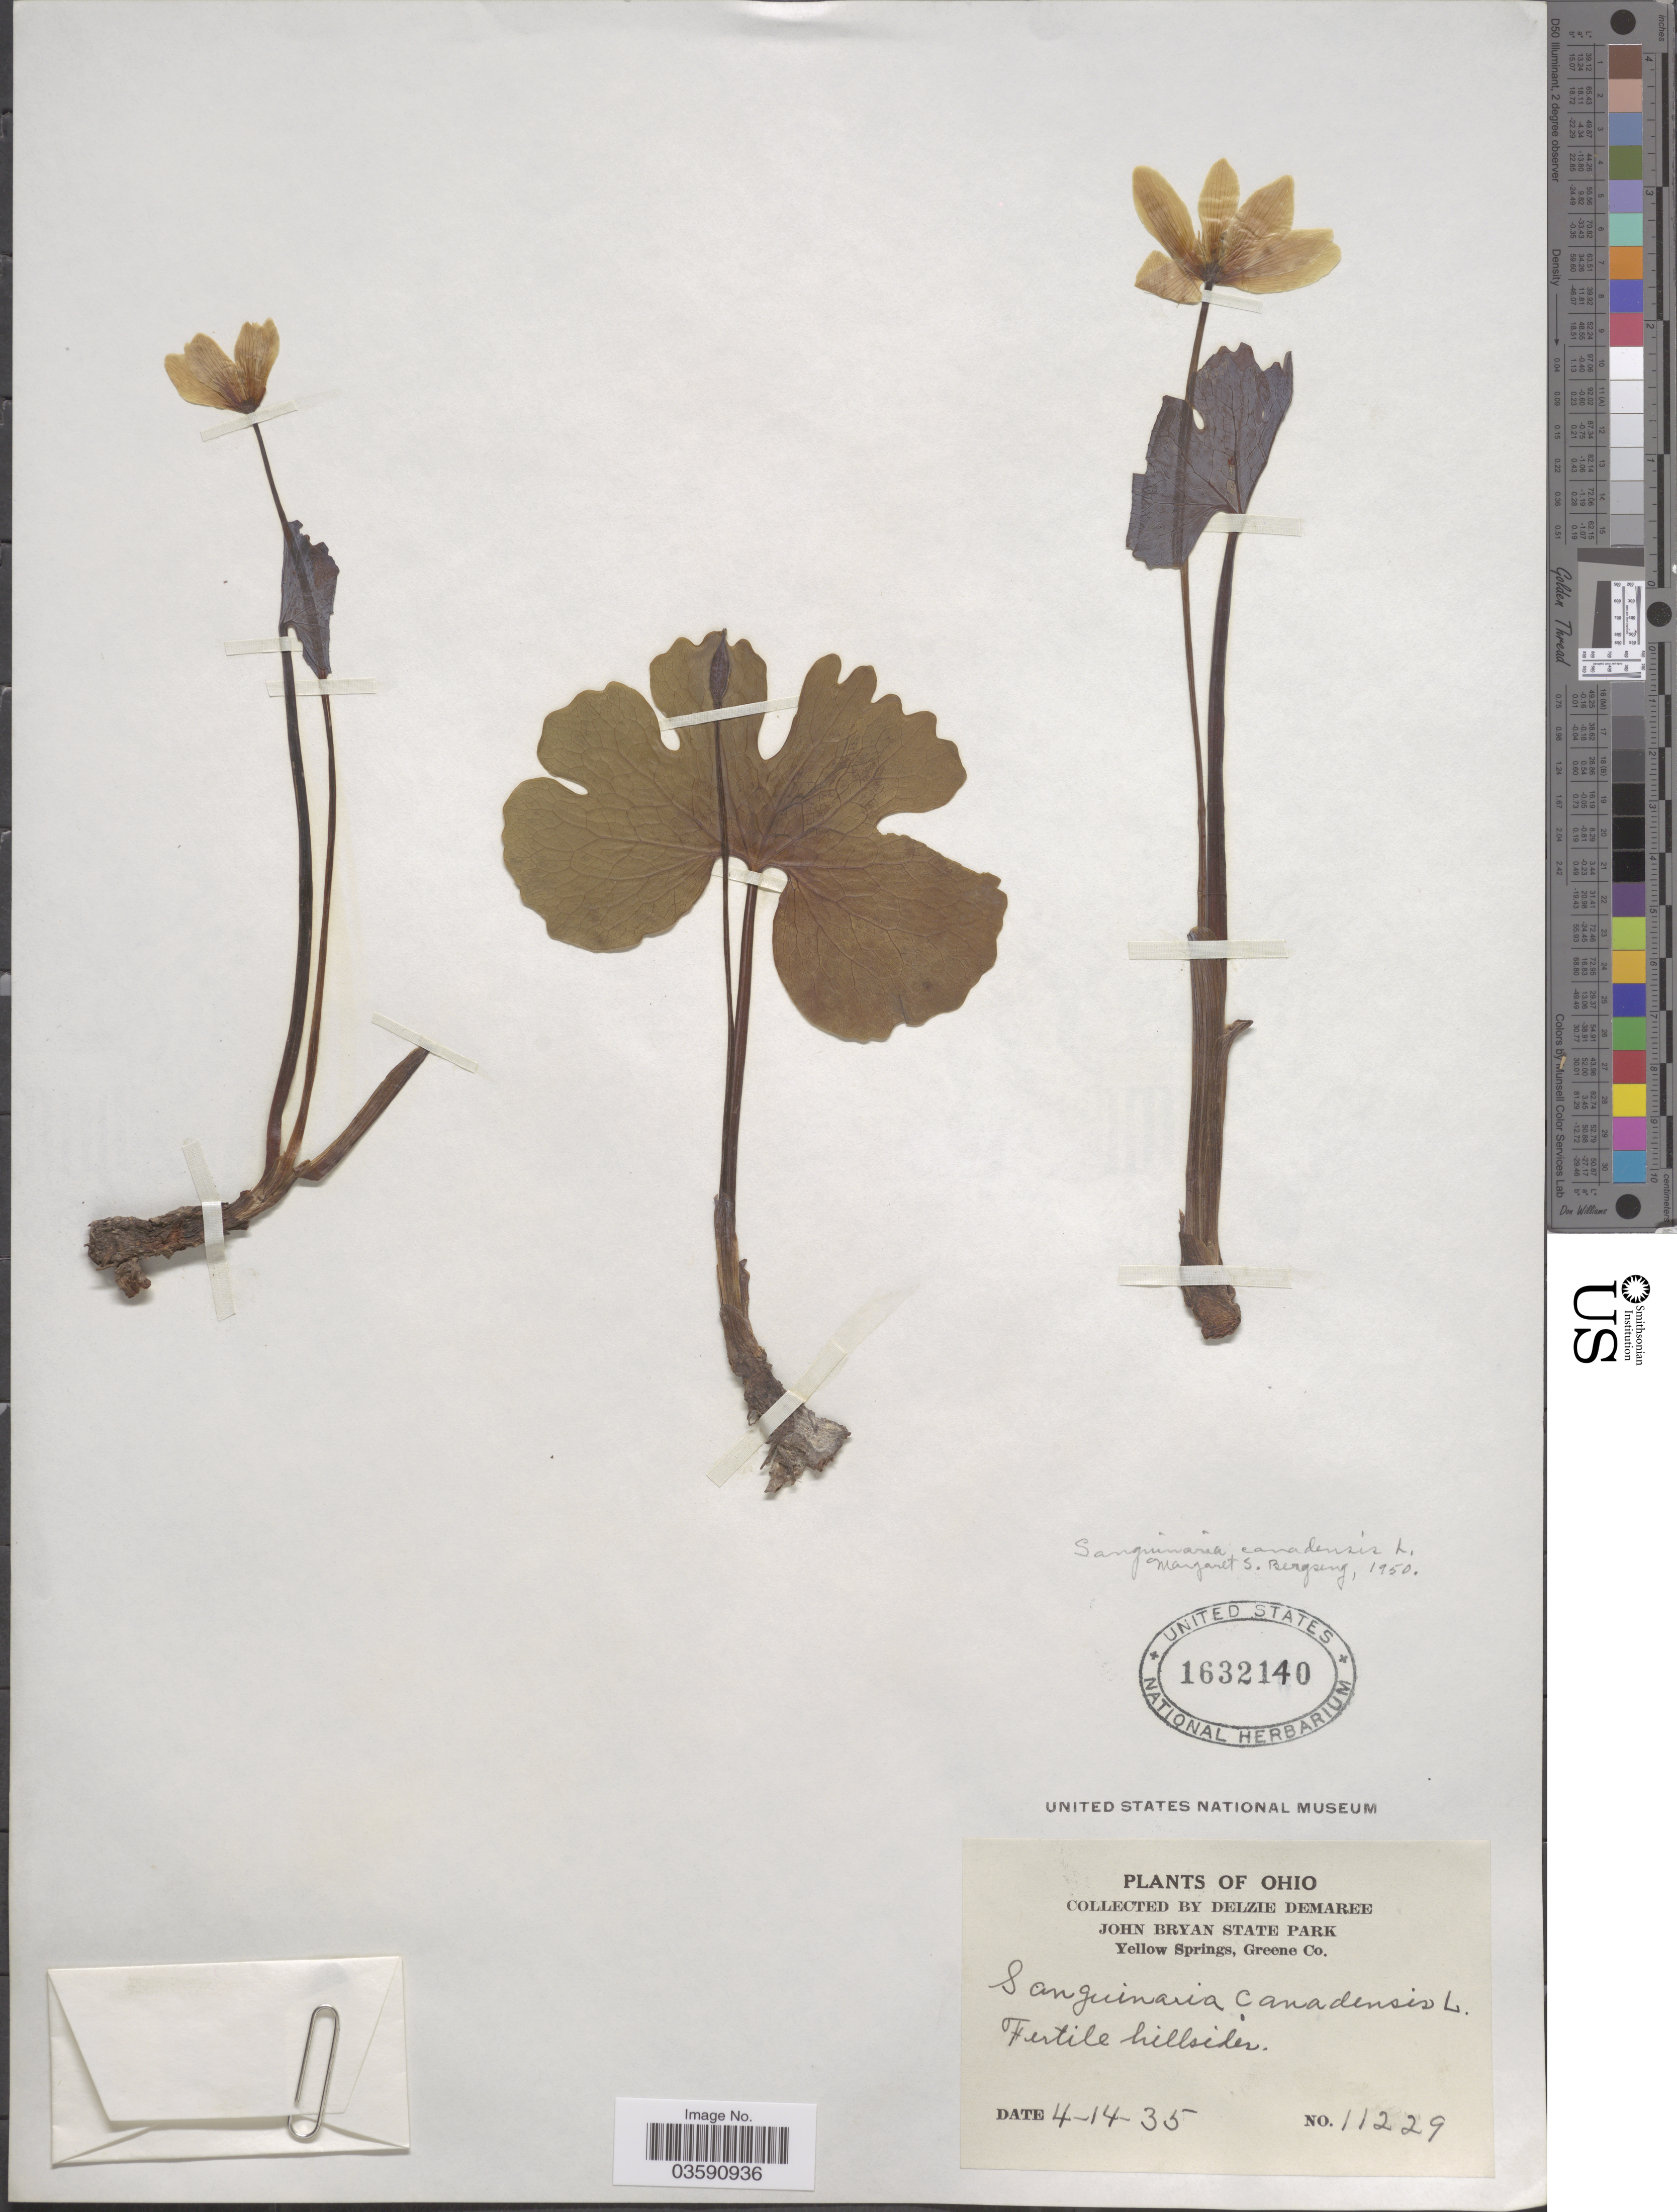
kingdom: Plantae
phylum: Tracheophyta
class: Magnoliopsida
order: Ranunculales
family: Papaveraceae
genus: Sanguinaria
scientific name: Sanguinaria canadensis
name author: L.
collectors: D. Demaree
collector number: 11229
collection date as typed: Transcribed d/m/y: 14/4/35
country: United States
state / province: Ohio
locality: John Bryan State Park. Yellow Springs, Greene Co. Fertile hillsides.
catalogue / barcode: US 1632140